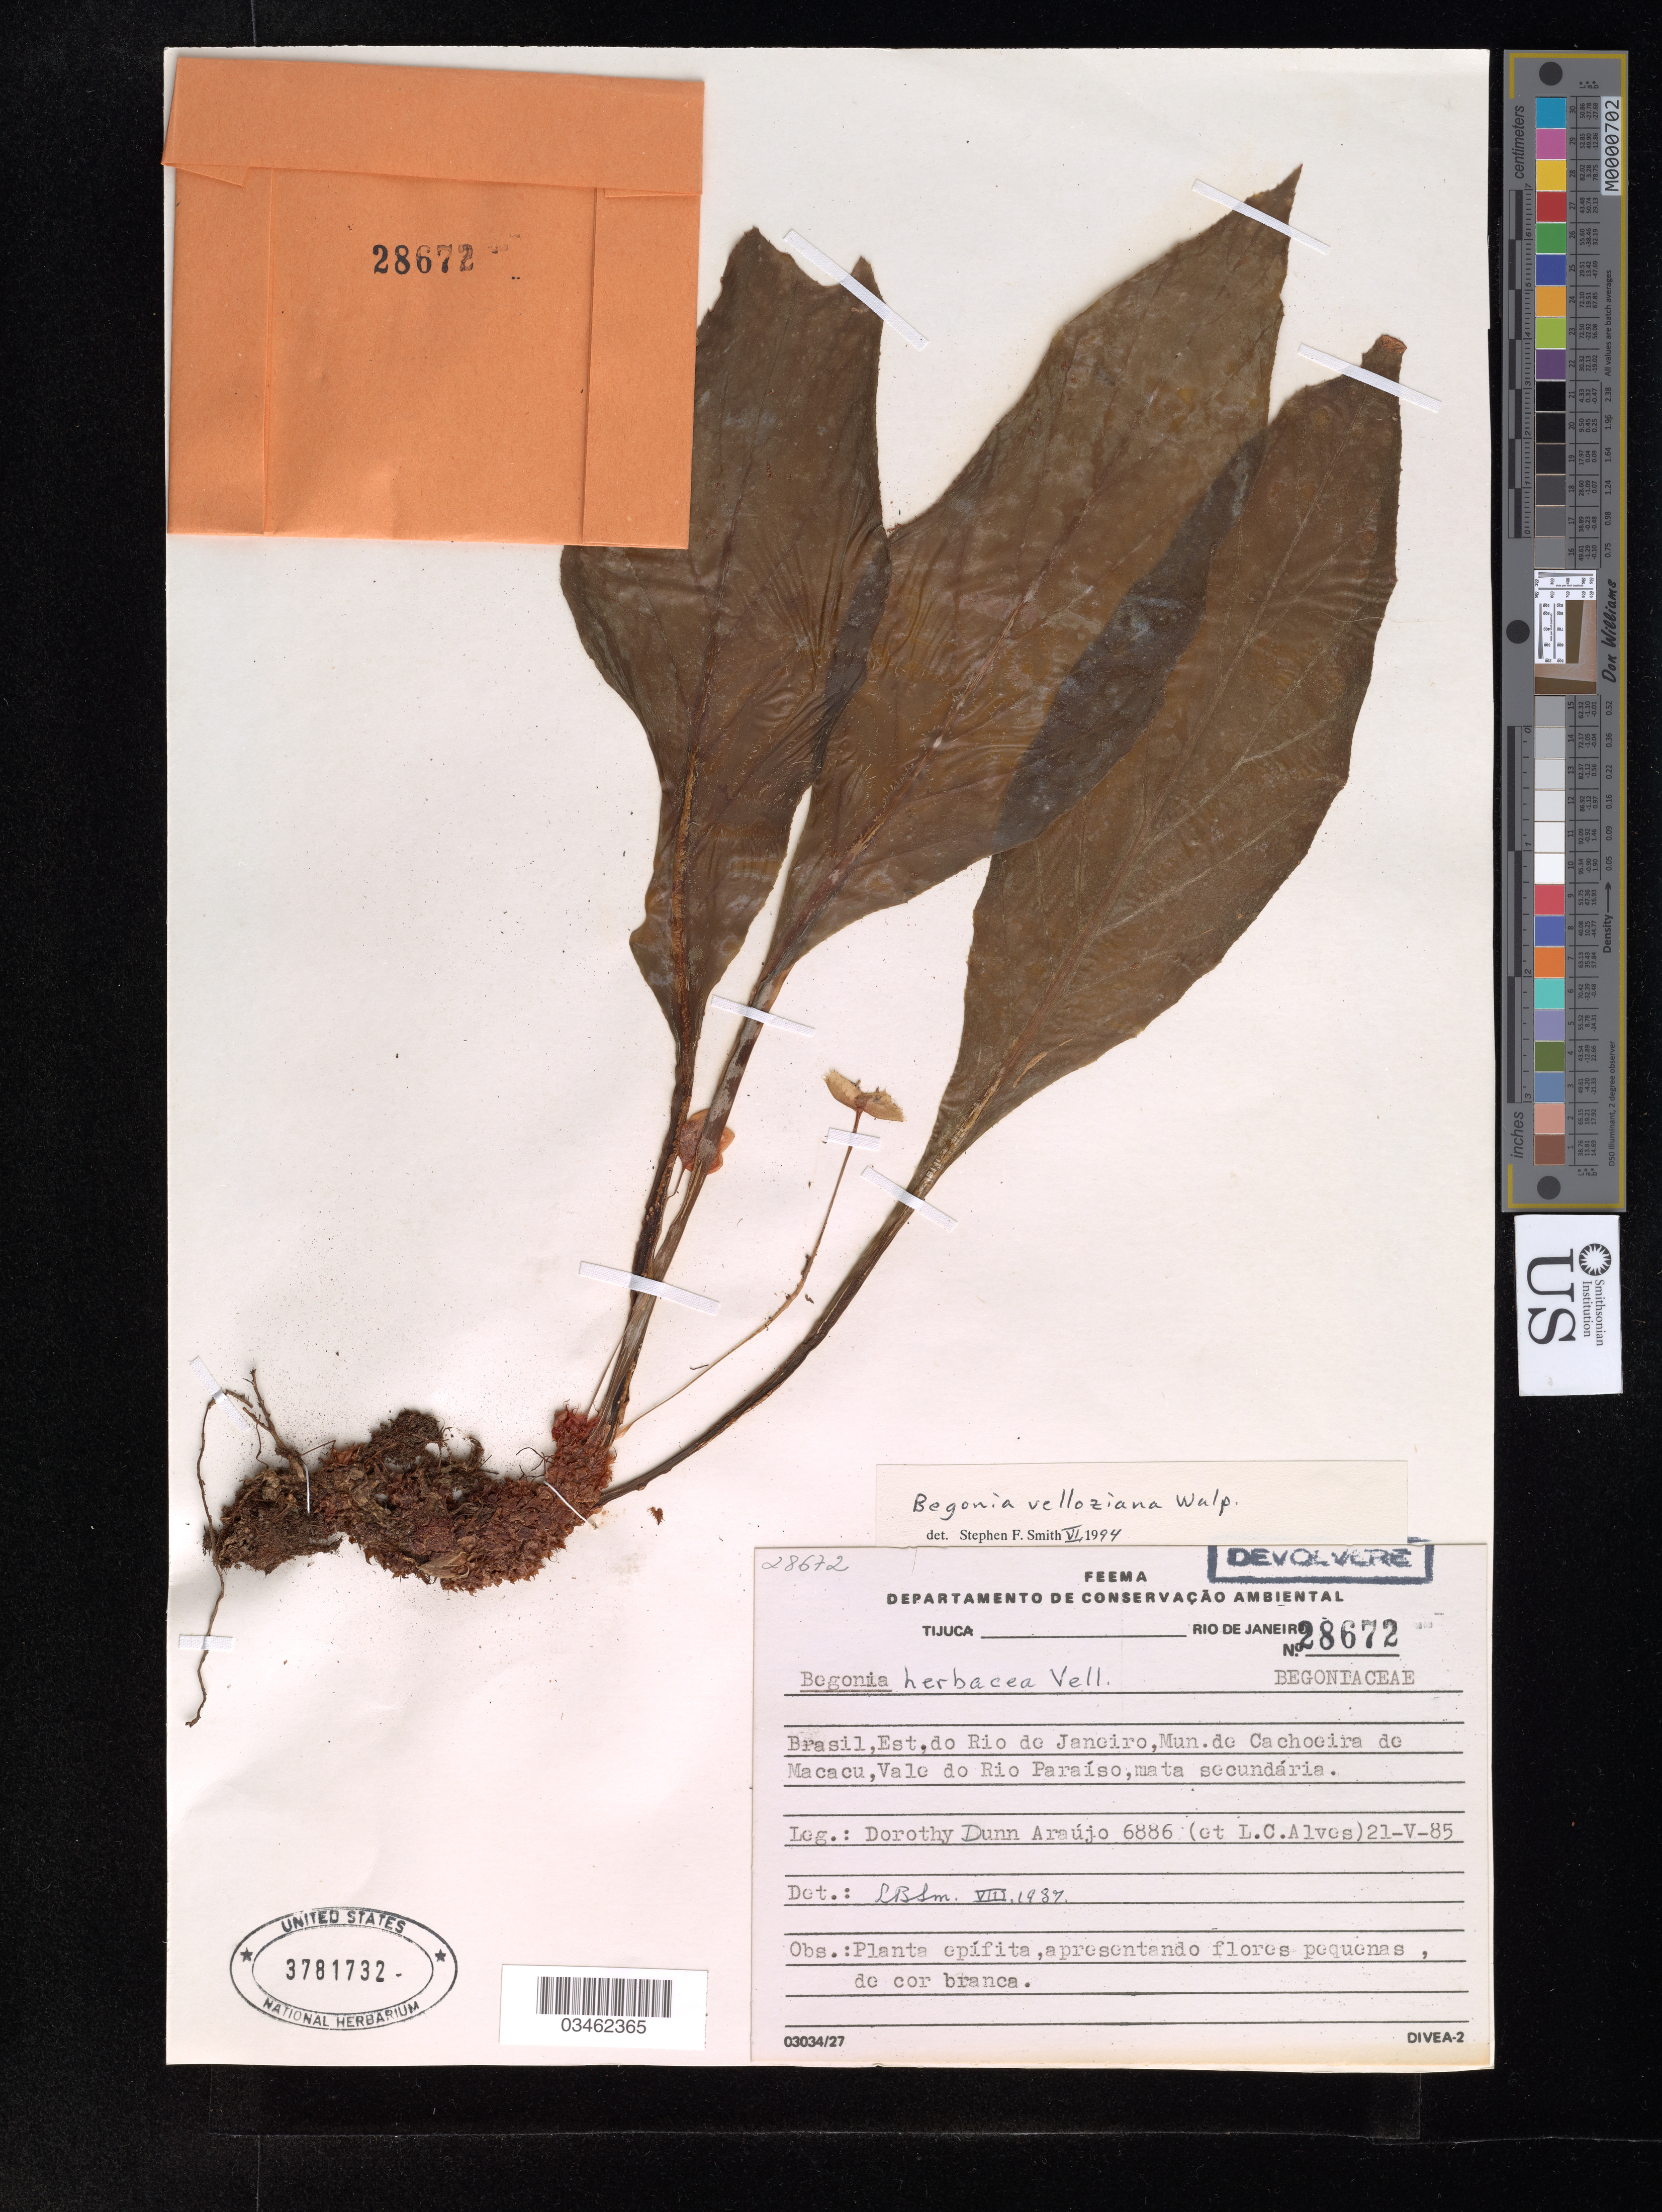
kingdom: Plantae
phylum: Tracheophyta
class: Magnoliopsida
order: Cucurbitales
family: Begoniaceae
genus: Begonia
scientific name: Begonia herbacea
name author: Vell.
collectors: D. Araújo & L. Alves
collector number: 6886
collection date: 1985-05-21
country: Brazil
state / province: Rio de Janeiro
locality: Mun. de Cachoeira do Macacu, Vale do Rio Paraíso, mata secundária.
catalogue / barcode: US 3781732